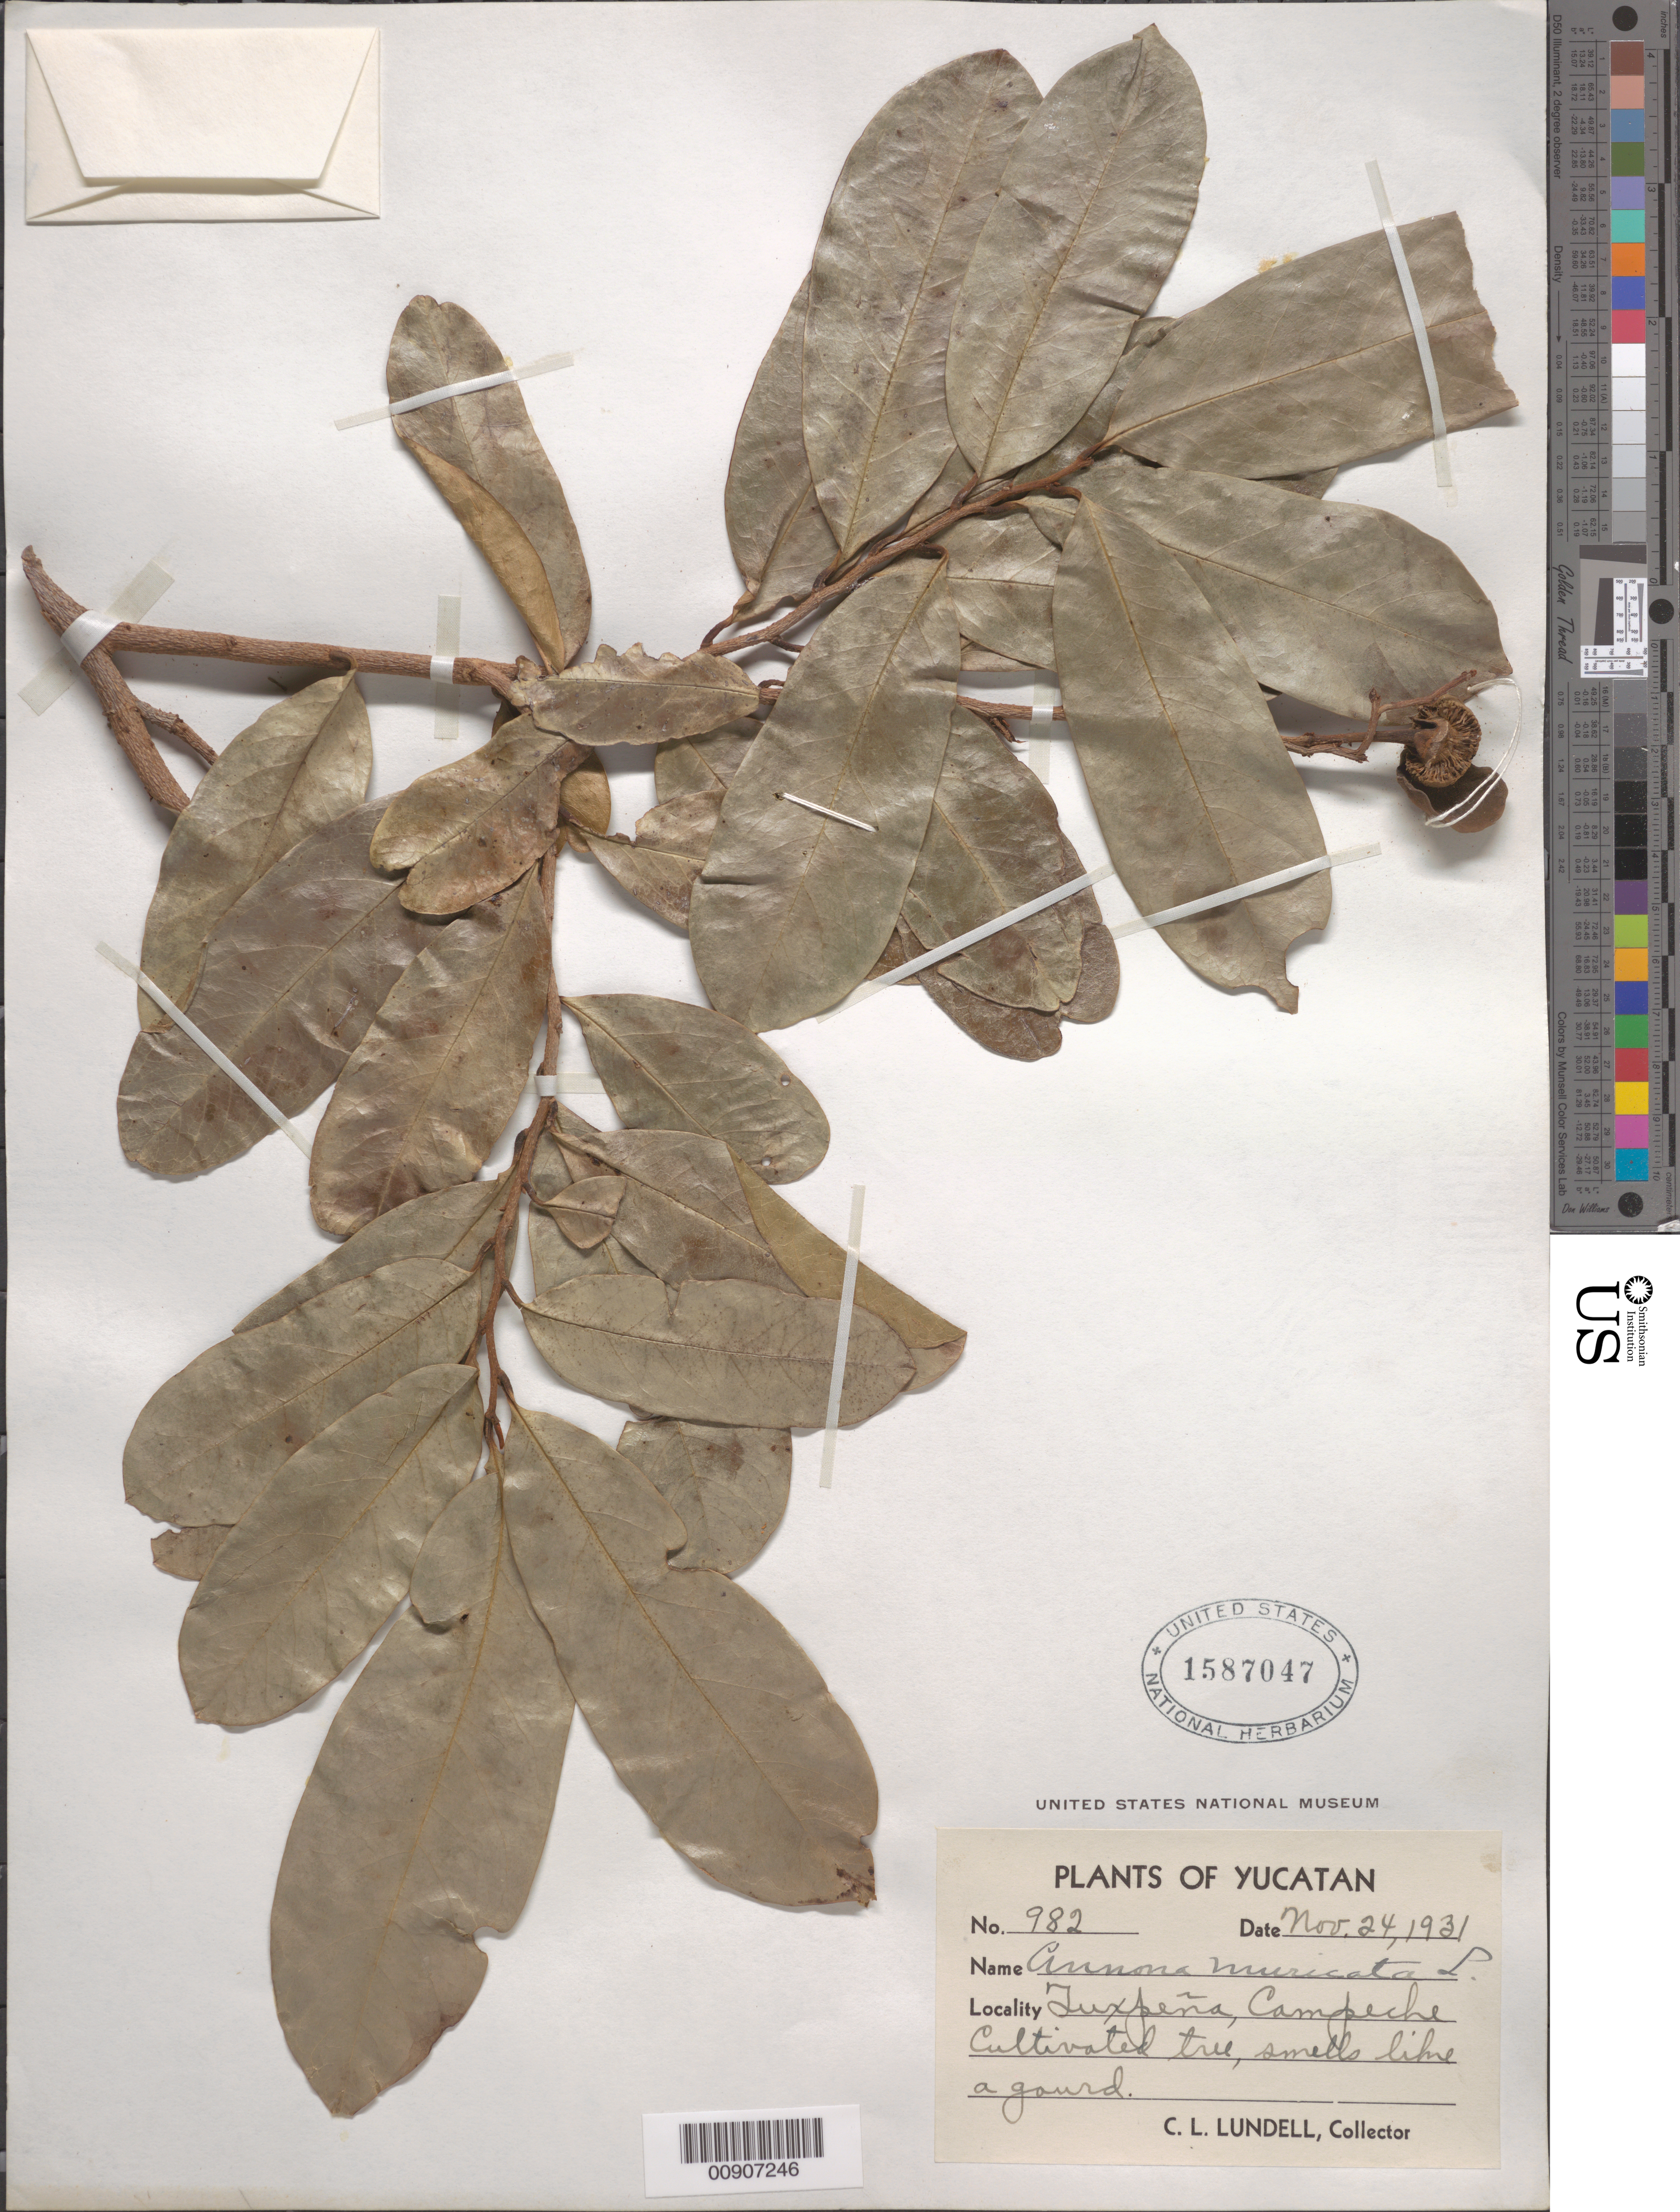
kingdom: Plantae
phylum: Tracheophyta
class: Magnoliopsida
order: Magnoliales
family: Annonaceae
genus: Annona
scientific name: Annona muricata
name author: L.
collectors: C. L. Lundell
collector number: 982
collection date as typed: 24 Nov 1931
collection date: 1931-11-24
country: Mexico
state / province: Campeche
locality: Tuxpeña, Campeche.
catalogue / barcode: US 1587047